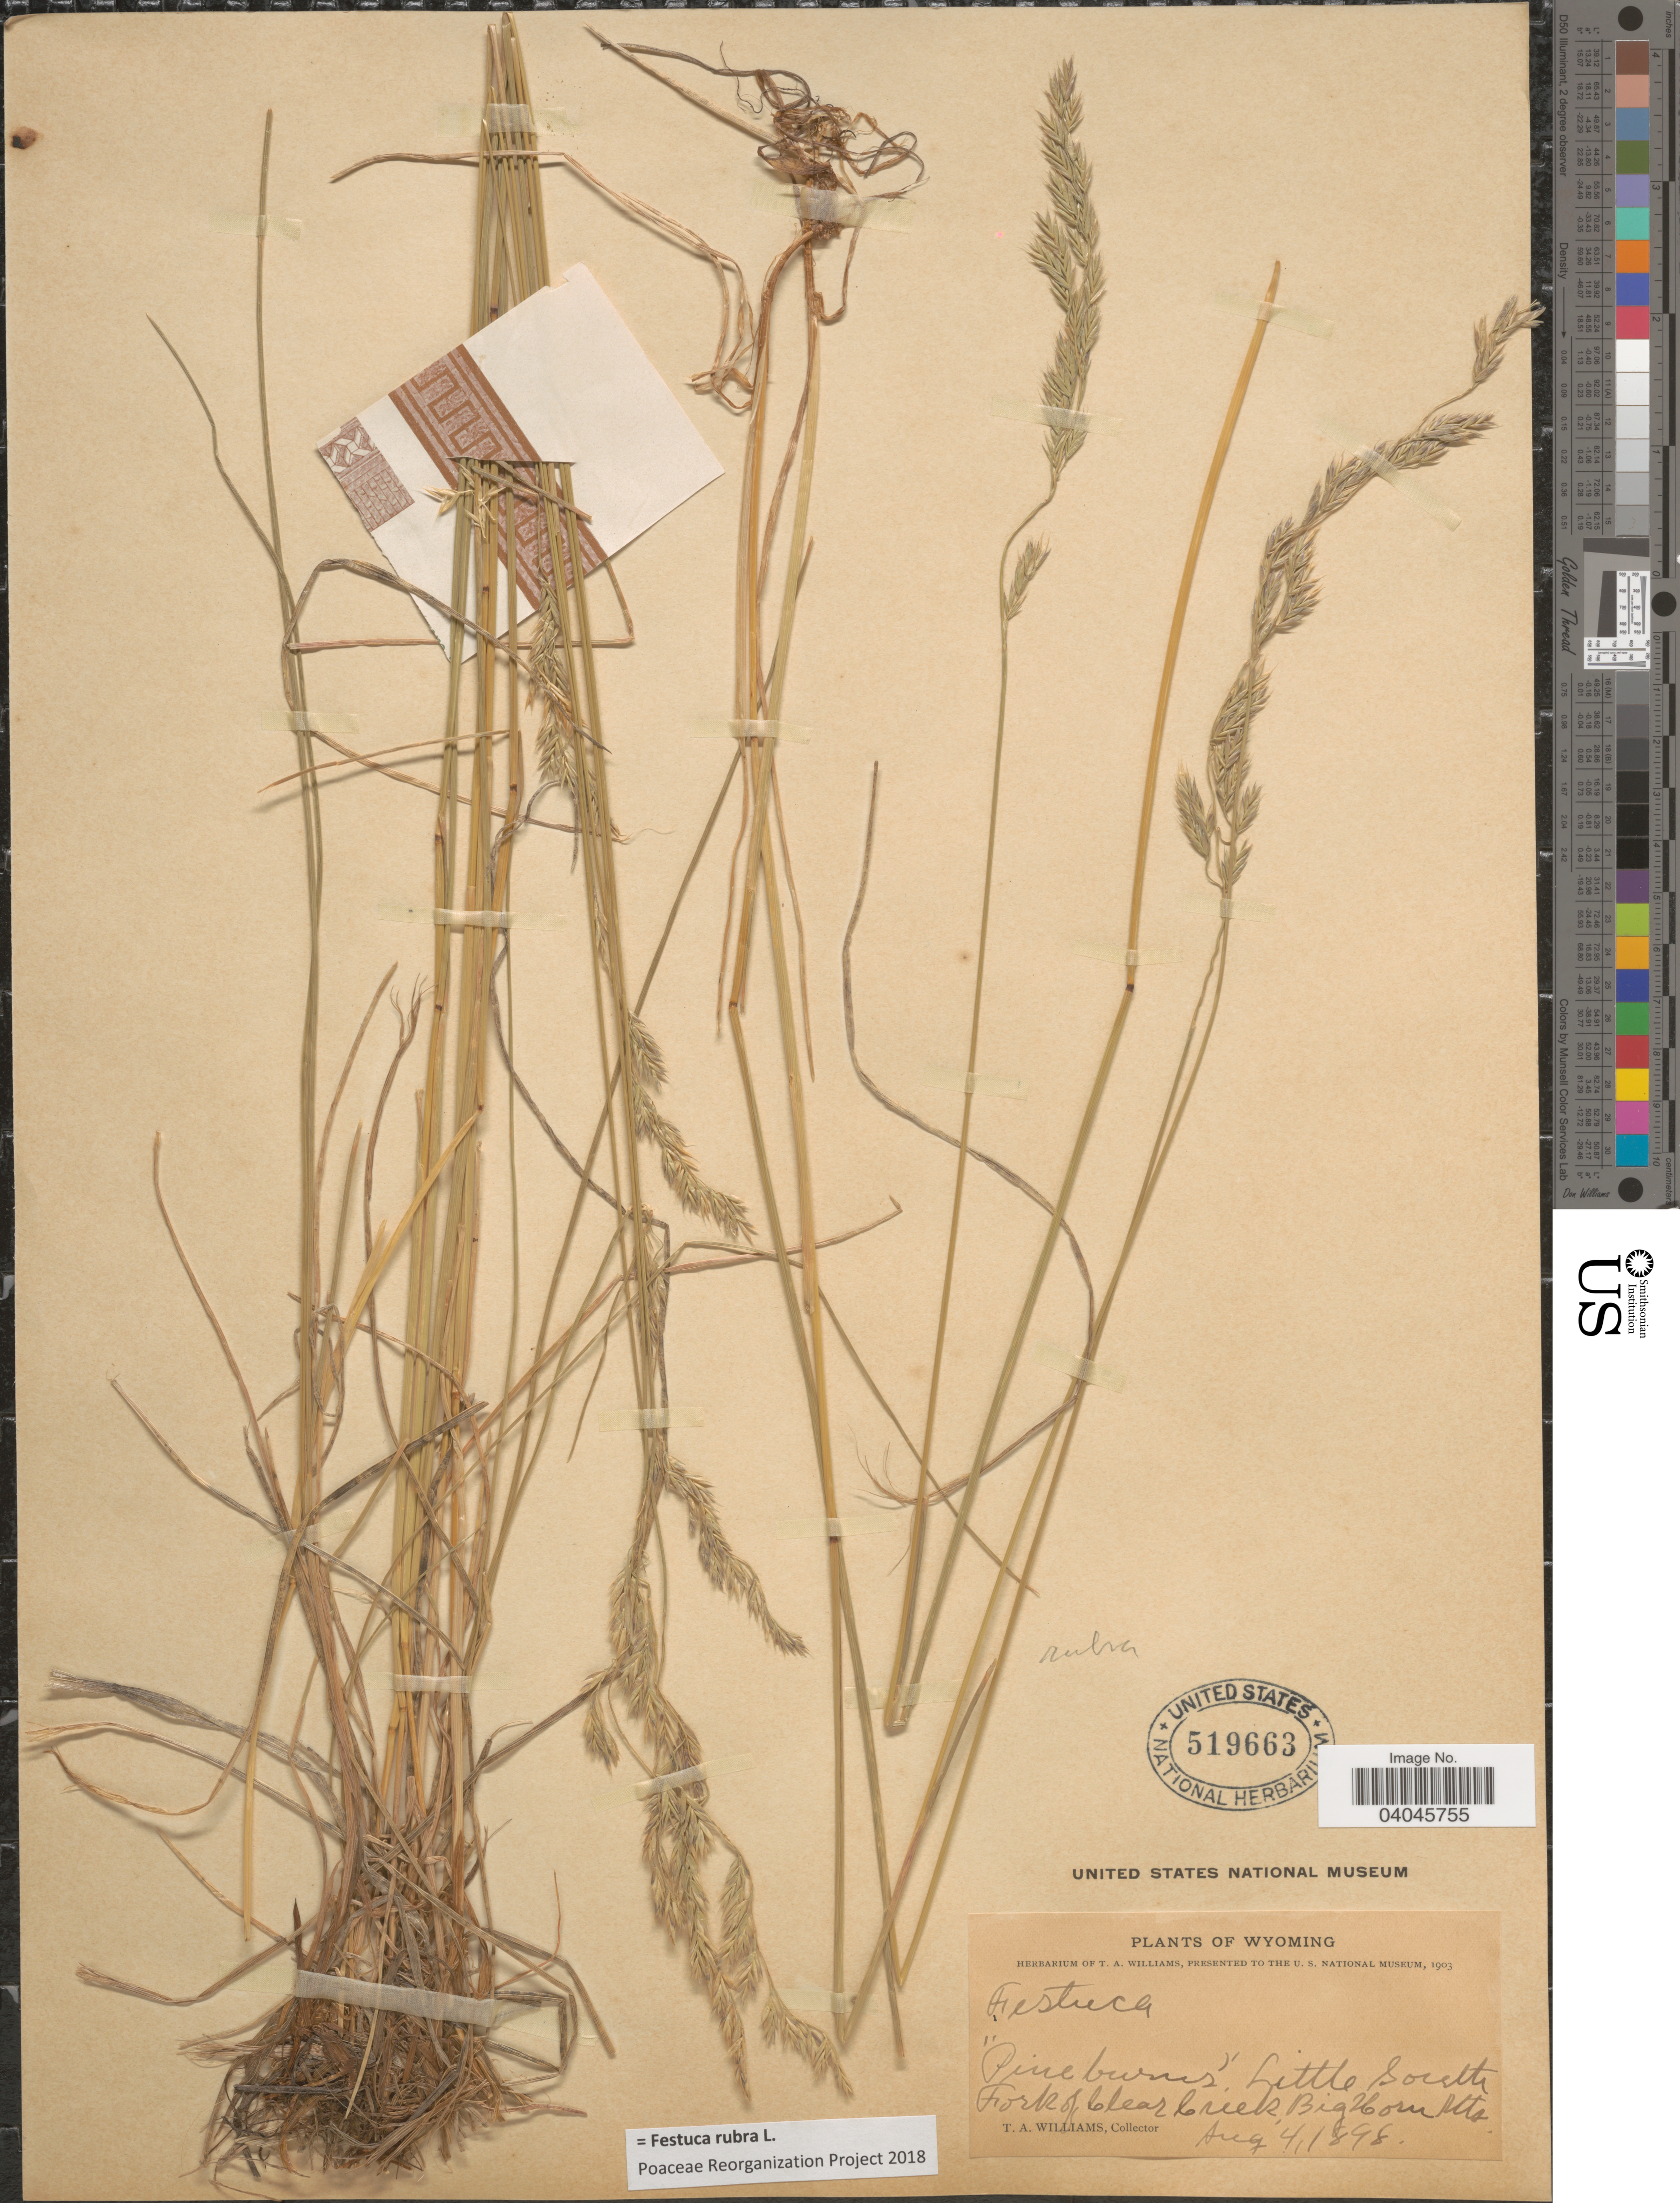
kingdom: Plantae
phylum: Tracheophyta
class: Liliopsida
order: Poales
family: Poaceae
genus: Festuca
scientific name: Festuca rubra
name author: L.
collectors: T. Williams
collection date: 1898-08-04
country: United States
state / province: Wyoming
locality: Little South Fork of Clear Creek, Big Horn Mts.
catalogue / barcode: US 519663